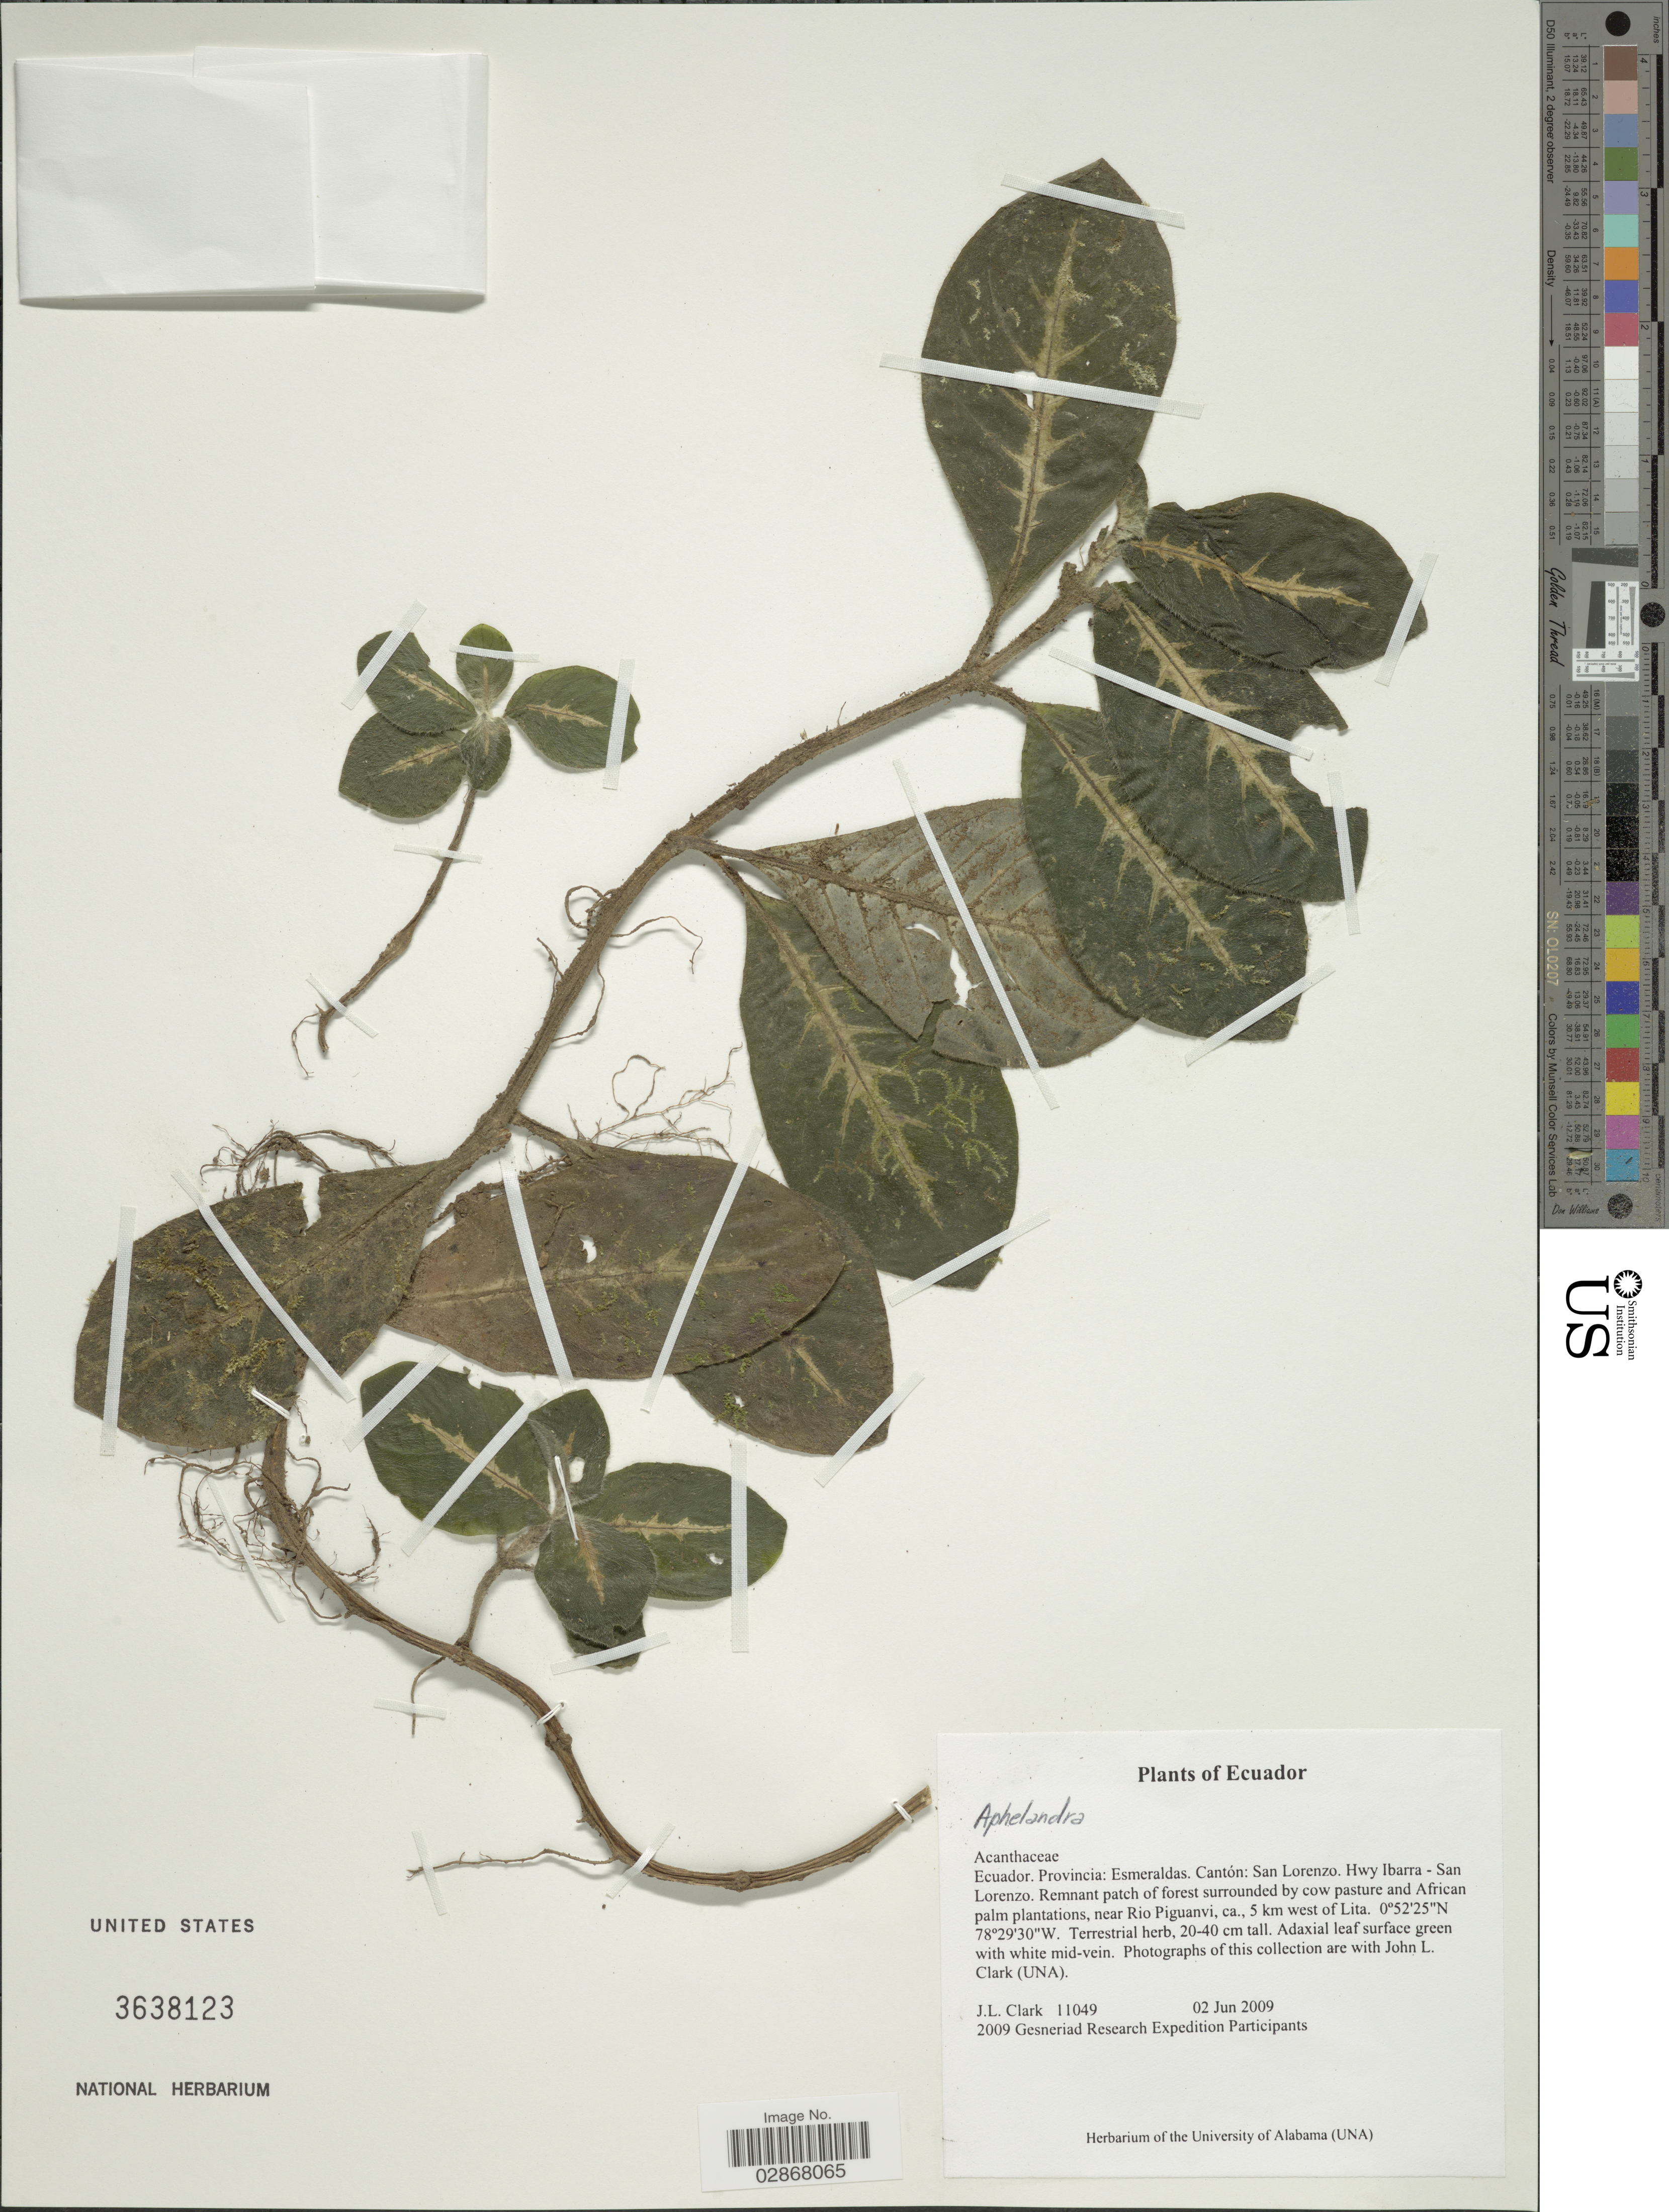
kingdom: Plantae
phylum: Tracheophyta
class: Magnoliopsida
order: Lamiales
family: Acanthaceae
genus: Aphelandra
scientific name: Aphelandra sp.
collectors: J. L. Clark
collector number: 11049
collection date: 2009-06-02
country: Ecuador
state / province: Esmeraldas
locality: Cantón: San Lorenzo. Hwy Ibarra-San Lorenzo. Remnant patch of forest surrounded by cow pasture and African palm plantations, near Rio Piguanvi, ca. 5 km west of Lita.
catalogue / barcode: US 3638123